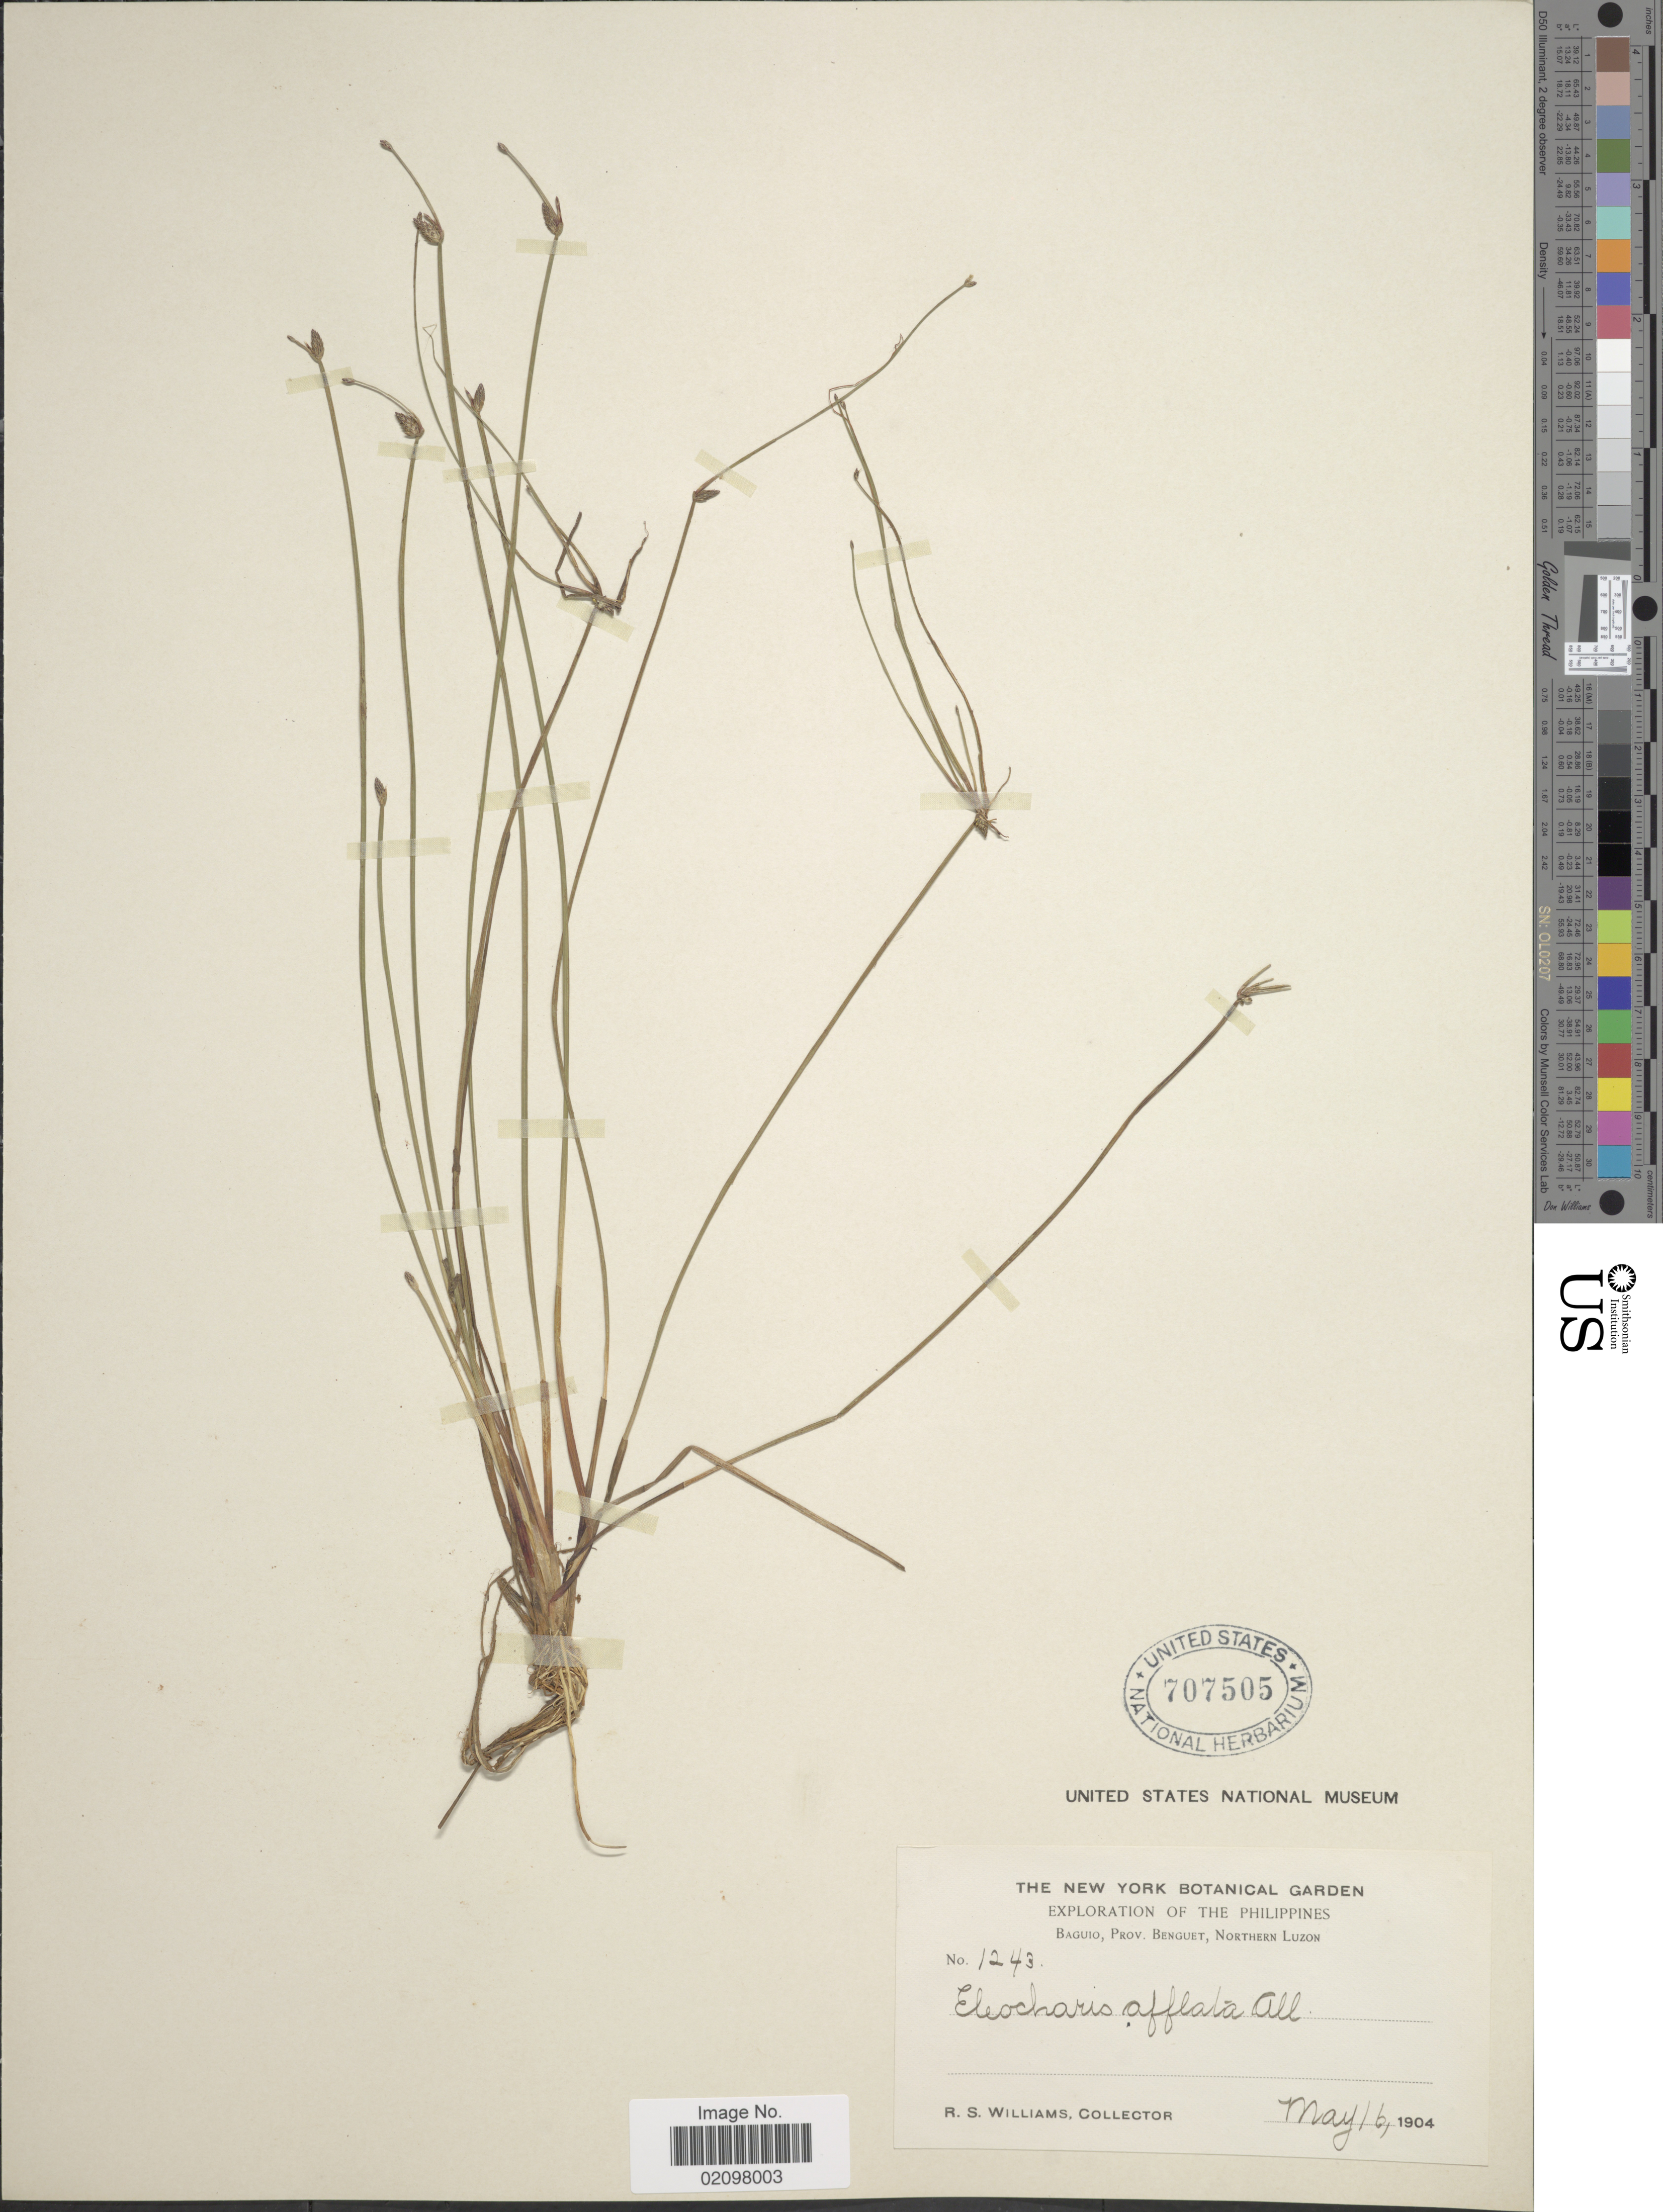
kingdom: Plantae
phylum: Tracheophyta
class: Liliopsida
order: Poales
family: Cyperaceae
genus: Eleocharis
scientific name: Eleocharis congesta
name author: D. Don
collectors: R. S. Williams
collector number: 1243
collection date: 1904-05-16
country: Philippines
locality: Baguio, Prov. Benguet, Northern Luzon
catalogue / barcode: US 707505